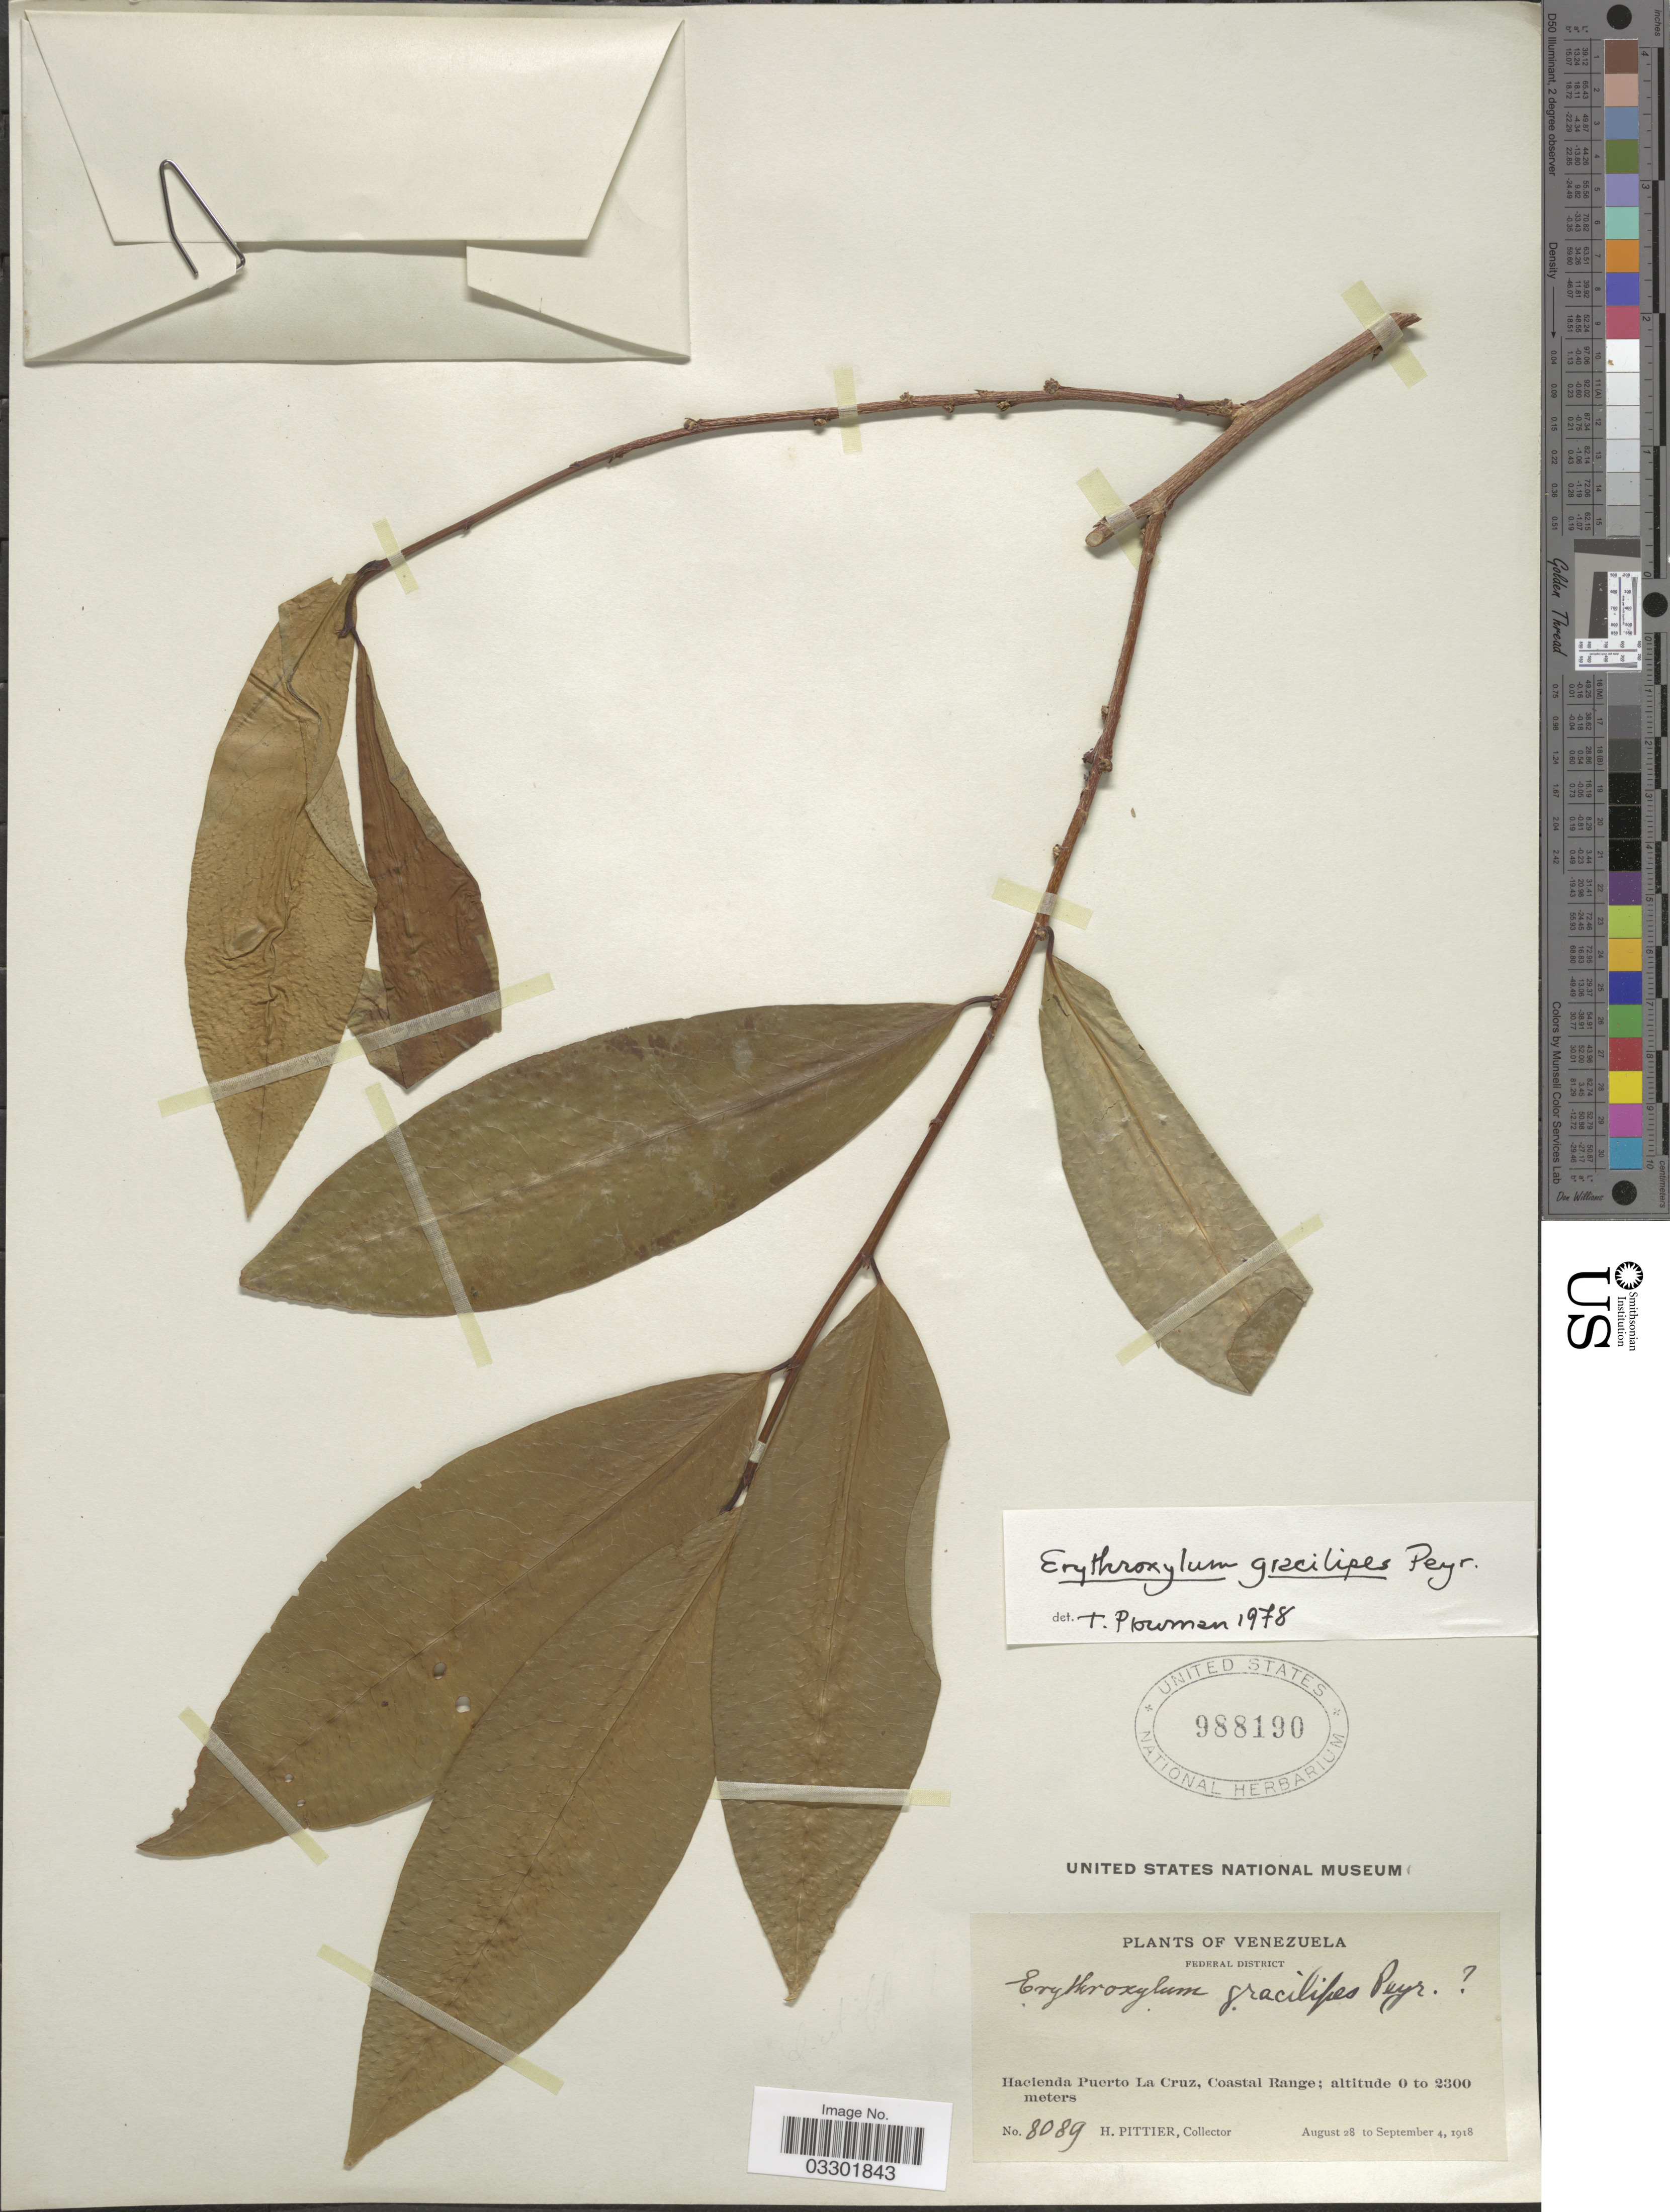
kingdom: Plantae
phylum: Tracheophyta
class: Magnoliopsida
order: Malpighiales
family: Erythroxylaceae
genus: Erythroxylum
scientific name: Erythroxylum gracilipes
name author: Peyr.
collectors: H. F. Pittier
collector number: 8089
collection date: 1918-08-28/1918-09-04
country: Venezuela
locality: Federal District. Hacienda Puerto La Cruz, Coastal Range.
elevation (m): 0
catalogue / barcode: US 988190